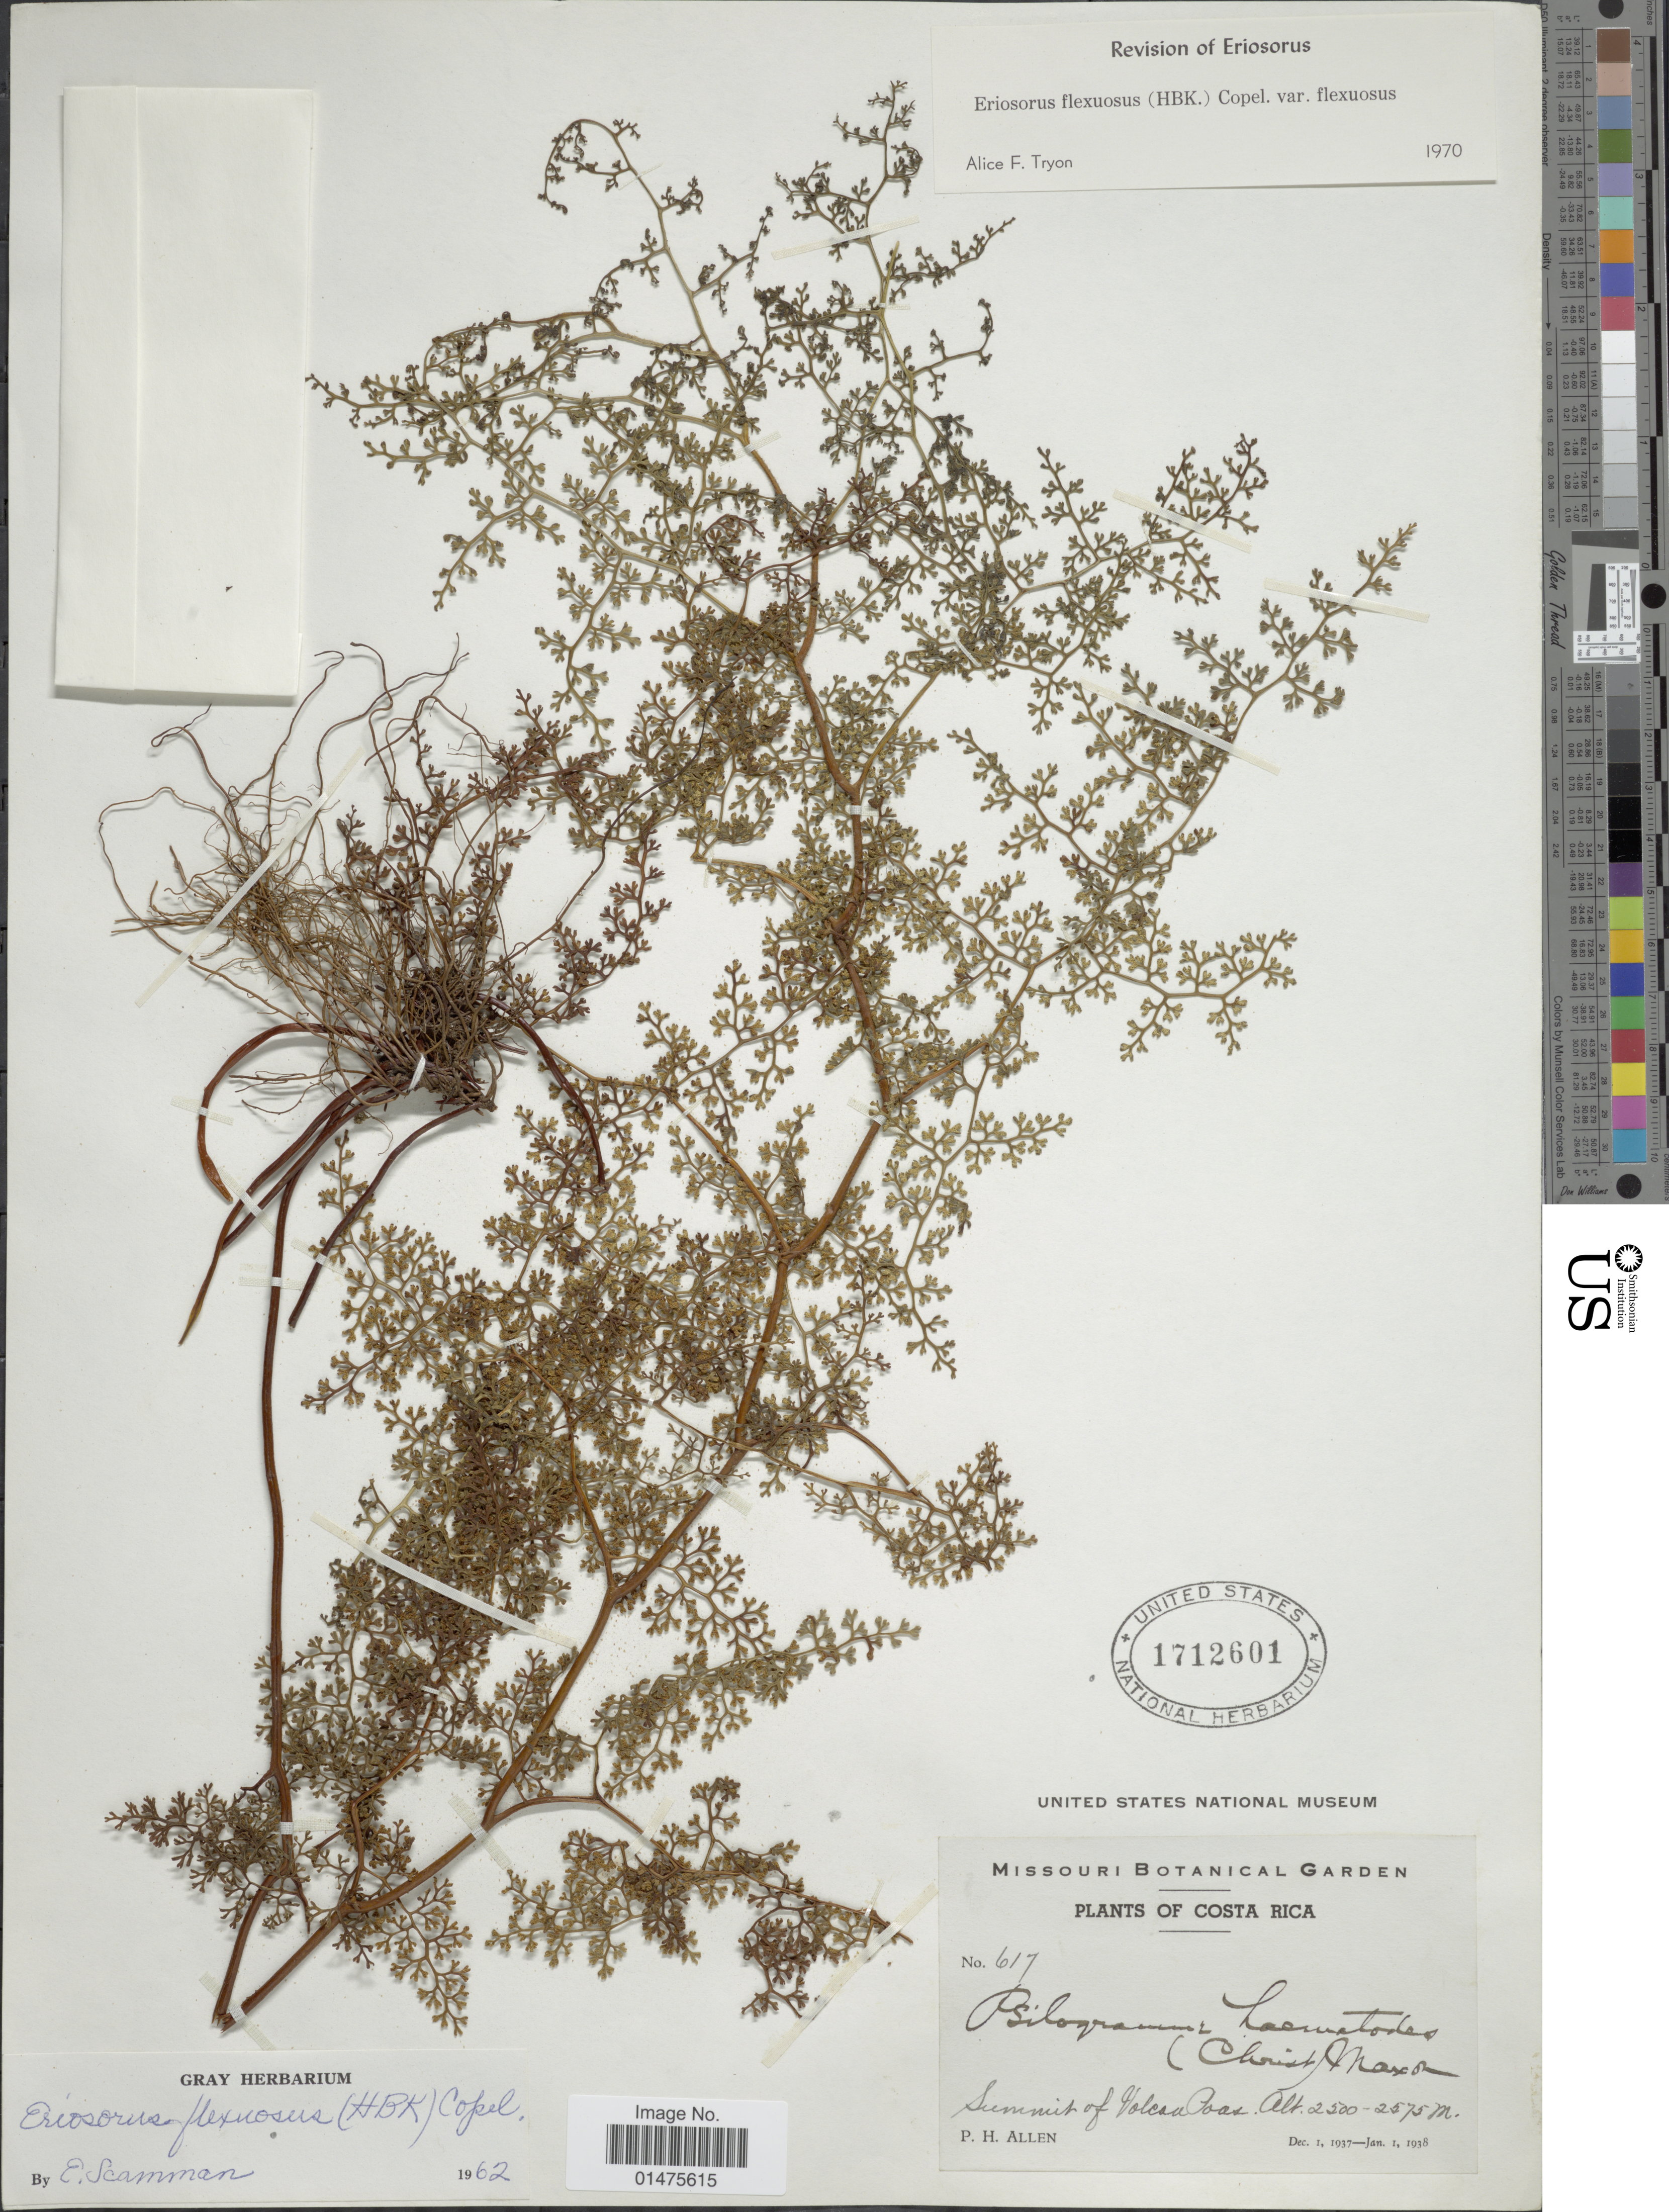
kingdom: Plantae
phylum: Tracheophyta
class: Polypodiopsida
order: Polypodiales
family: Pteridaceae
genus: Jamesonia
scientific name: Jamesonia flexuosa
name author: (Humb. & Bonpl.) Christenh.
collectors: P. H. Allen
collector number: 617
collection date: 1937-12-01/1938-01-01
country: Costa Rica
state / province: Alajuela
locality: Summit of Volcan Poas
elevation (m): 2500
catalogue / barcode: US 1712601